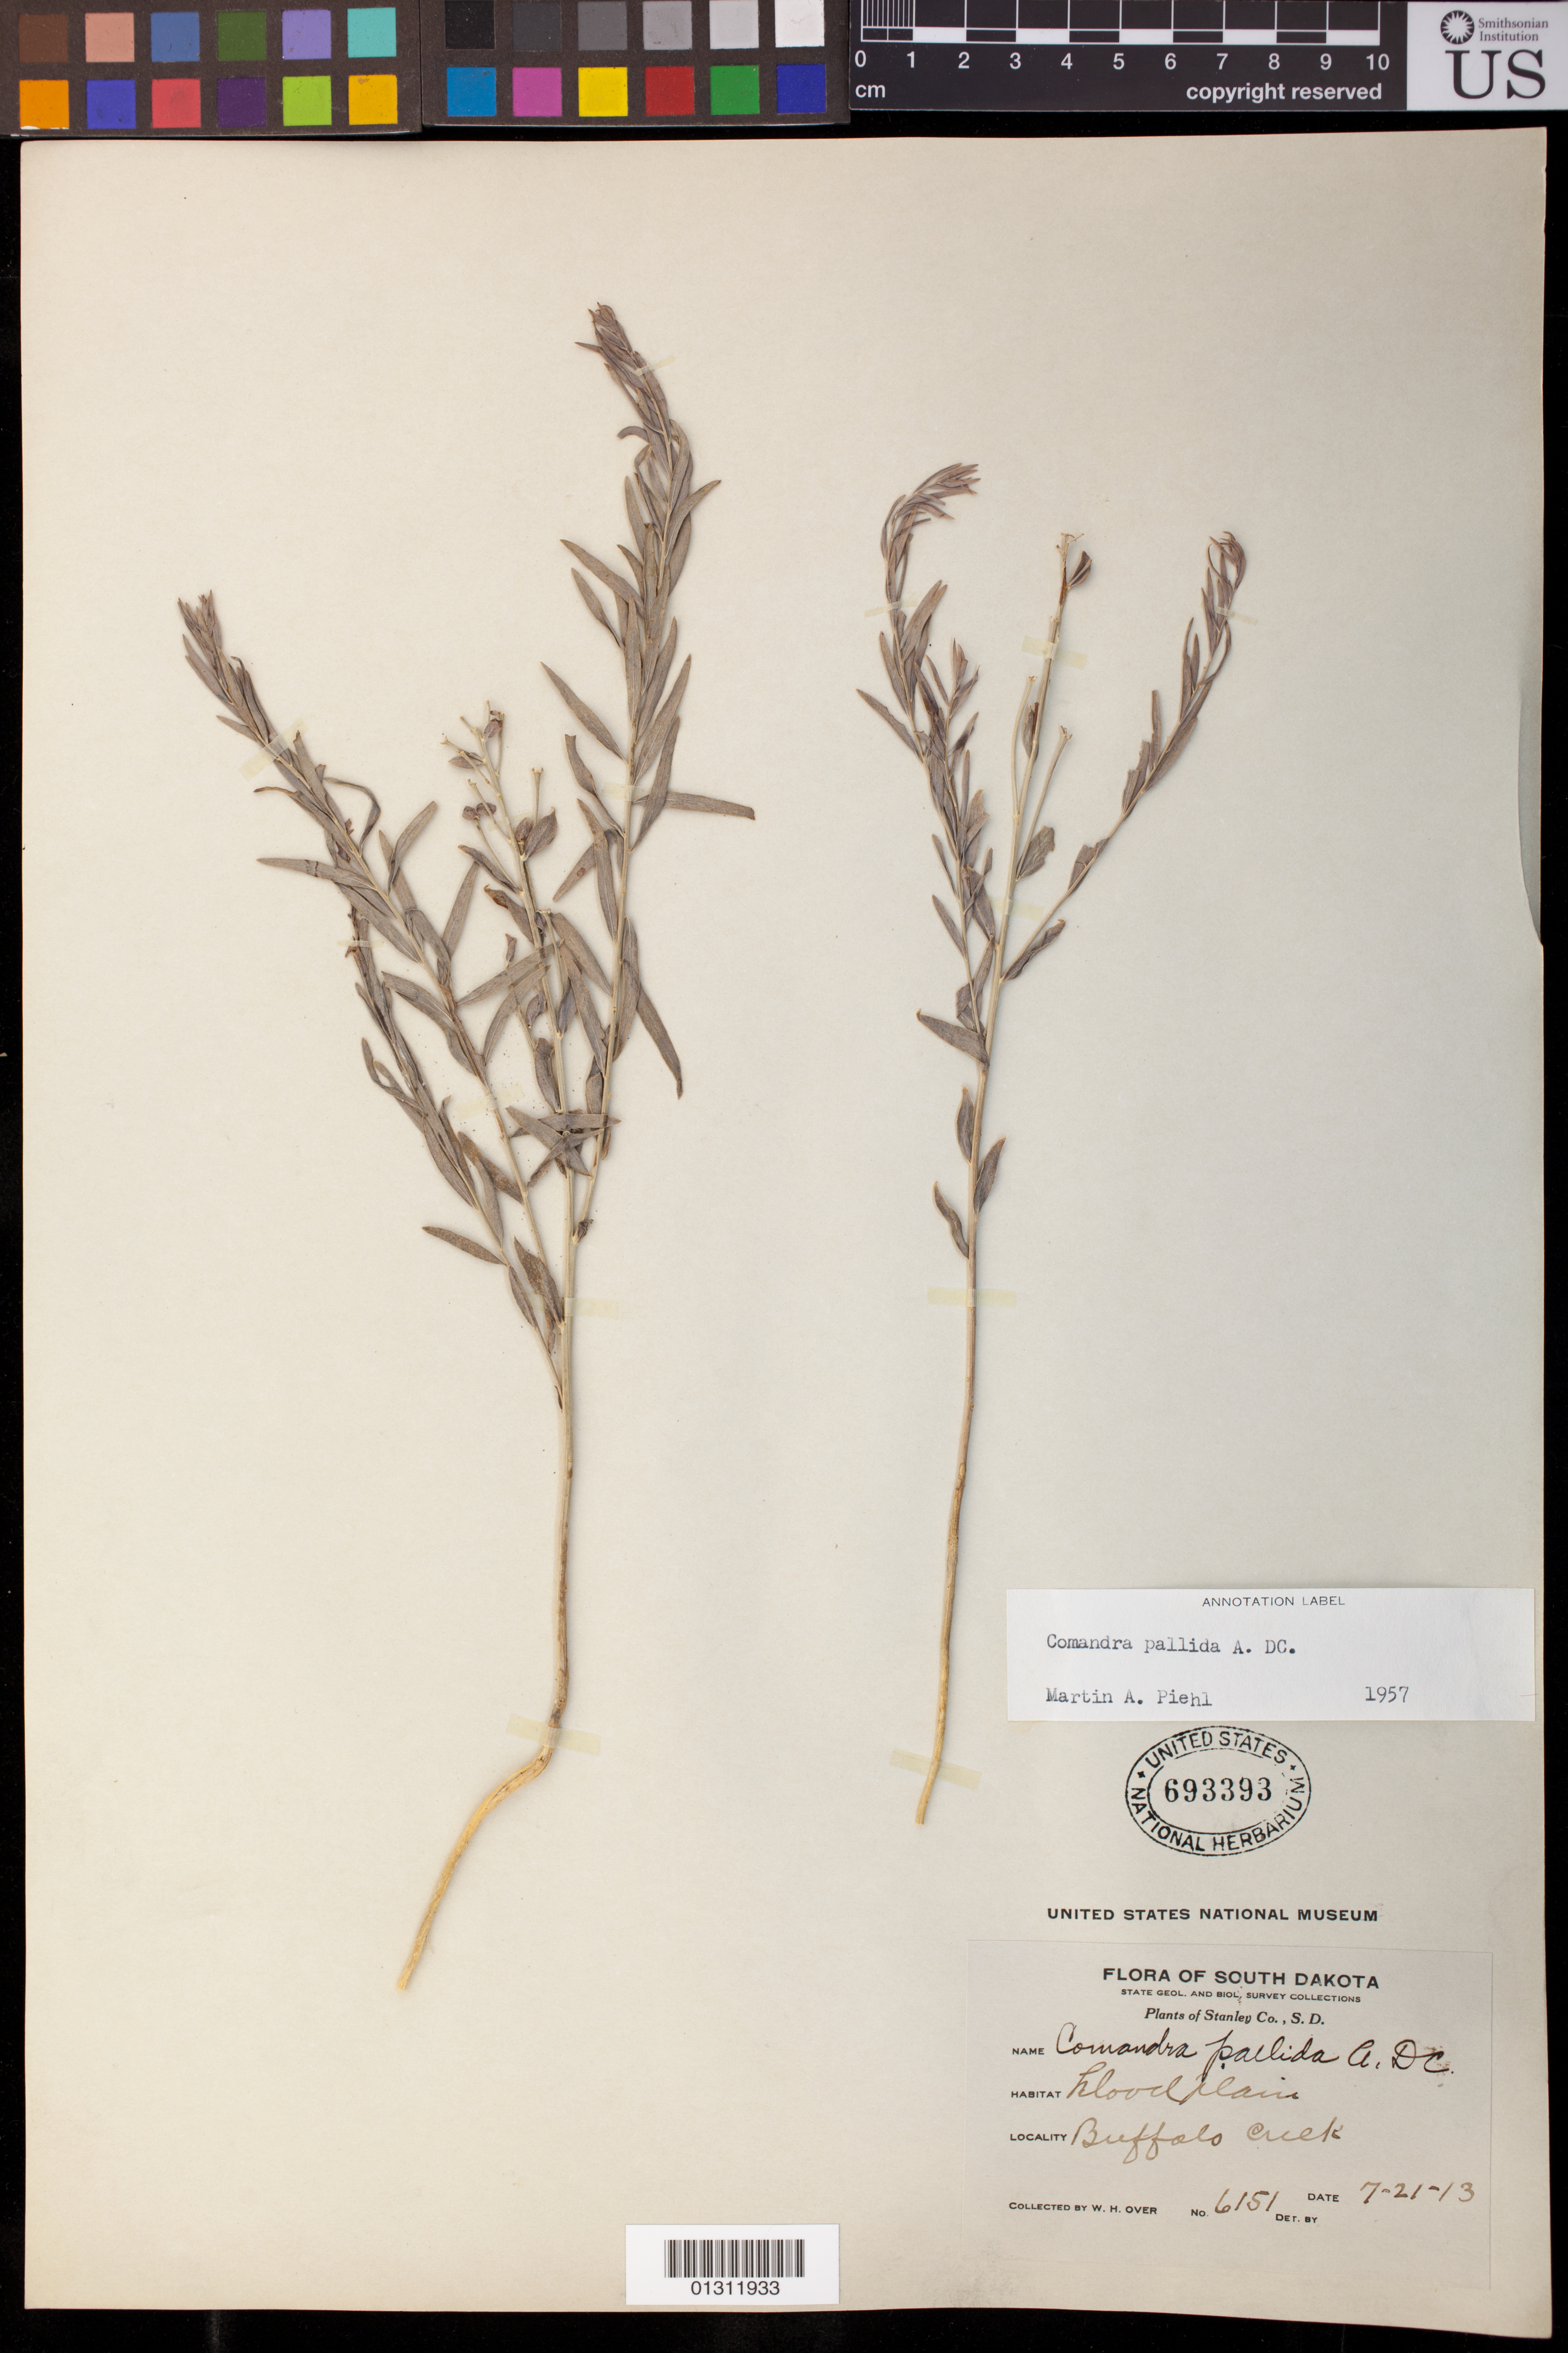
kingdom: Plantae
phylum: Tracheophyta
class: Magnoliopsida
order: Santalales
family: Comandraceae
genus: Comandra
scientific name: Comandra pallida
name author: A. DC.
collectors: W. Over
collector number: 6151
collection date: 1913-07-21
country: United States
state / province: South Dakota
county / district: Stanley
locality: Buffalo Creek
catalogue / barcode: US 693393